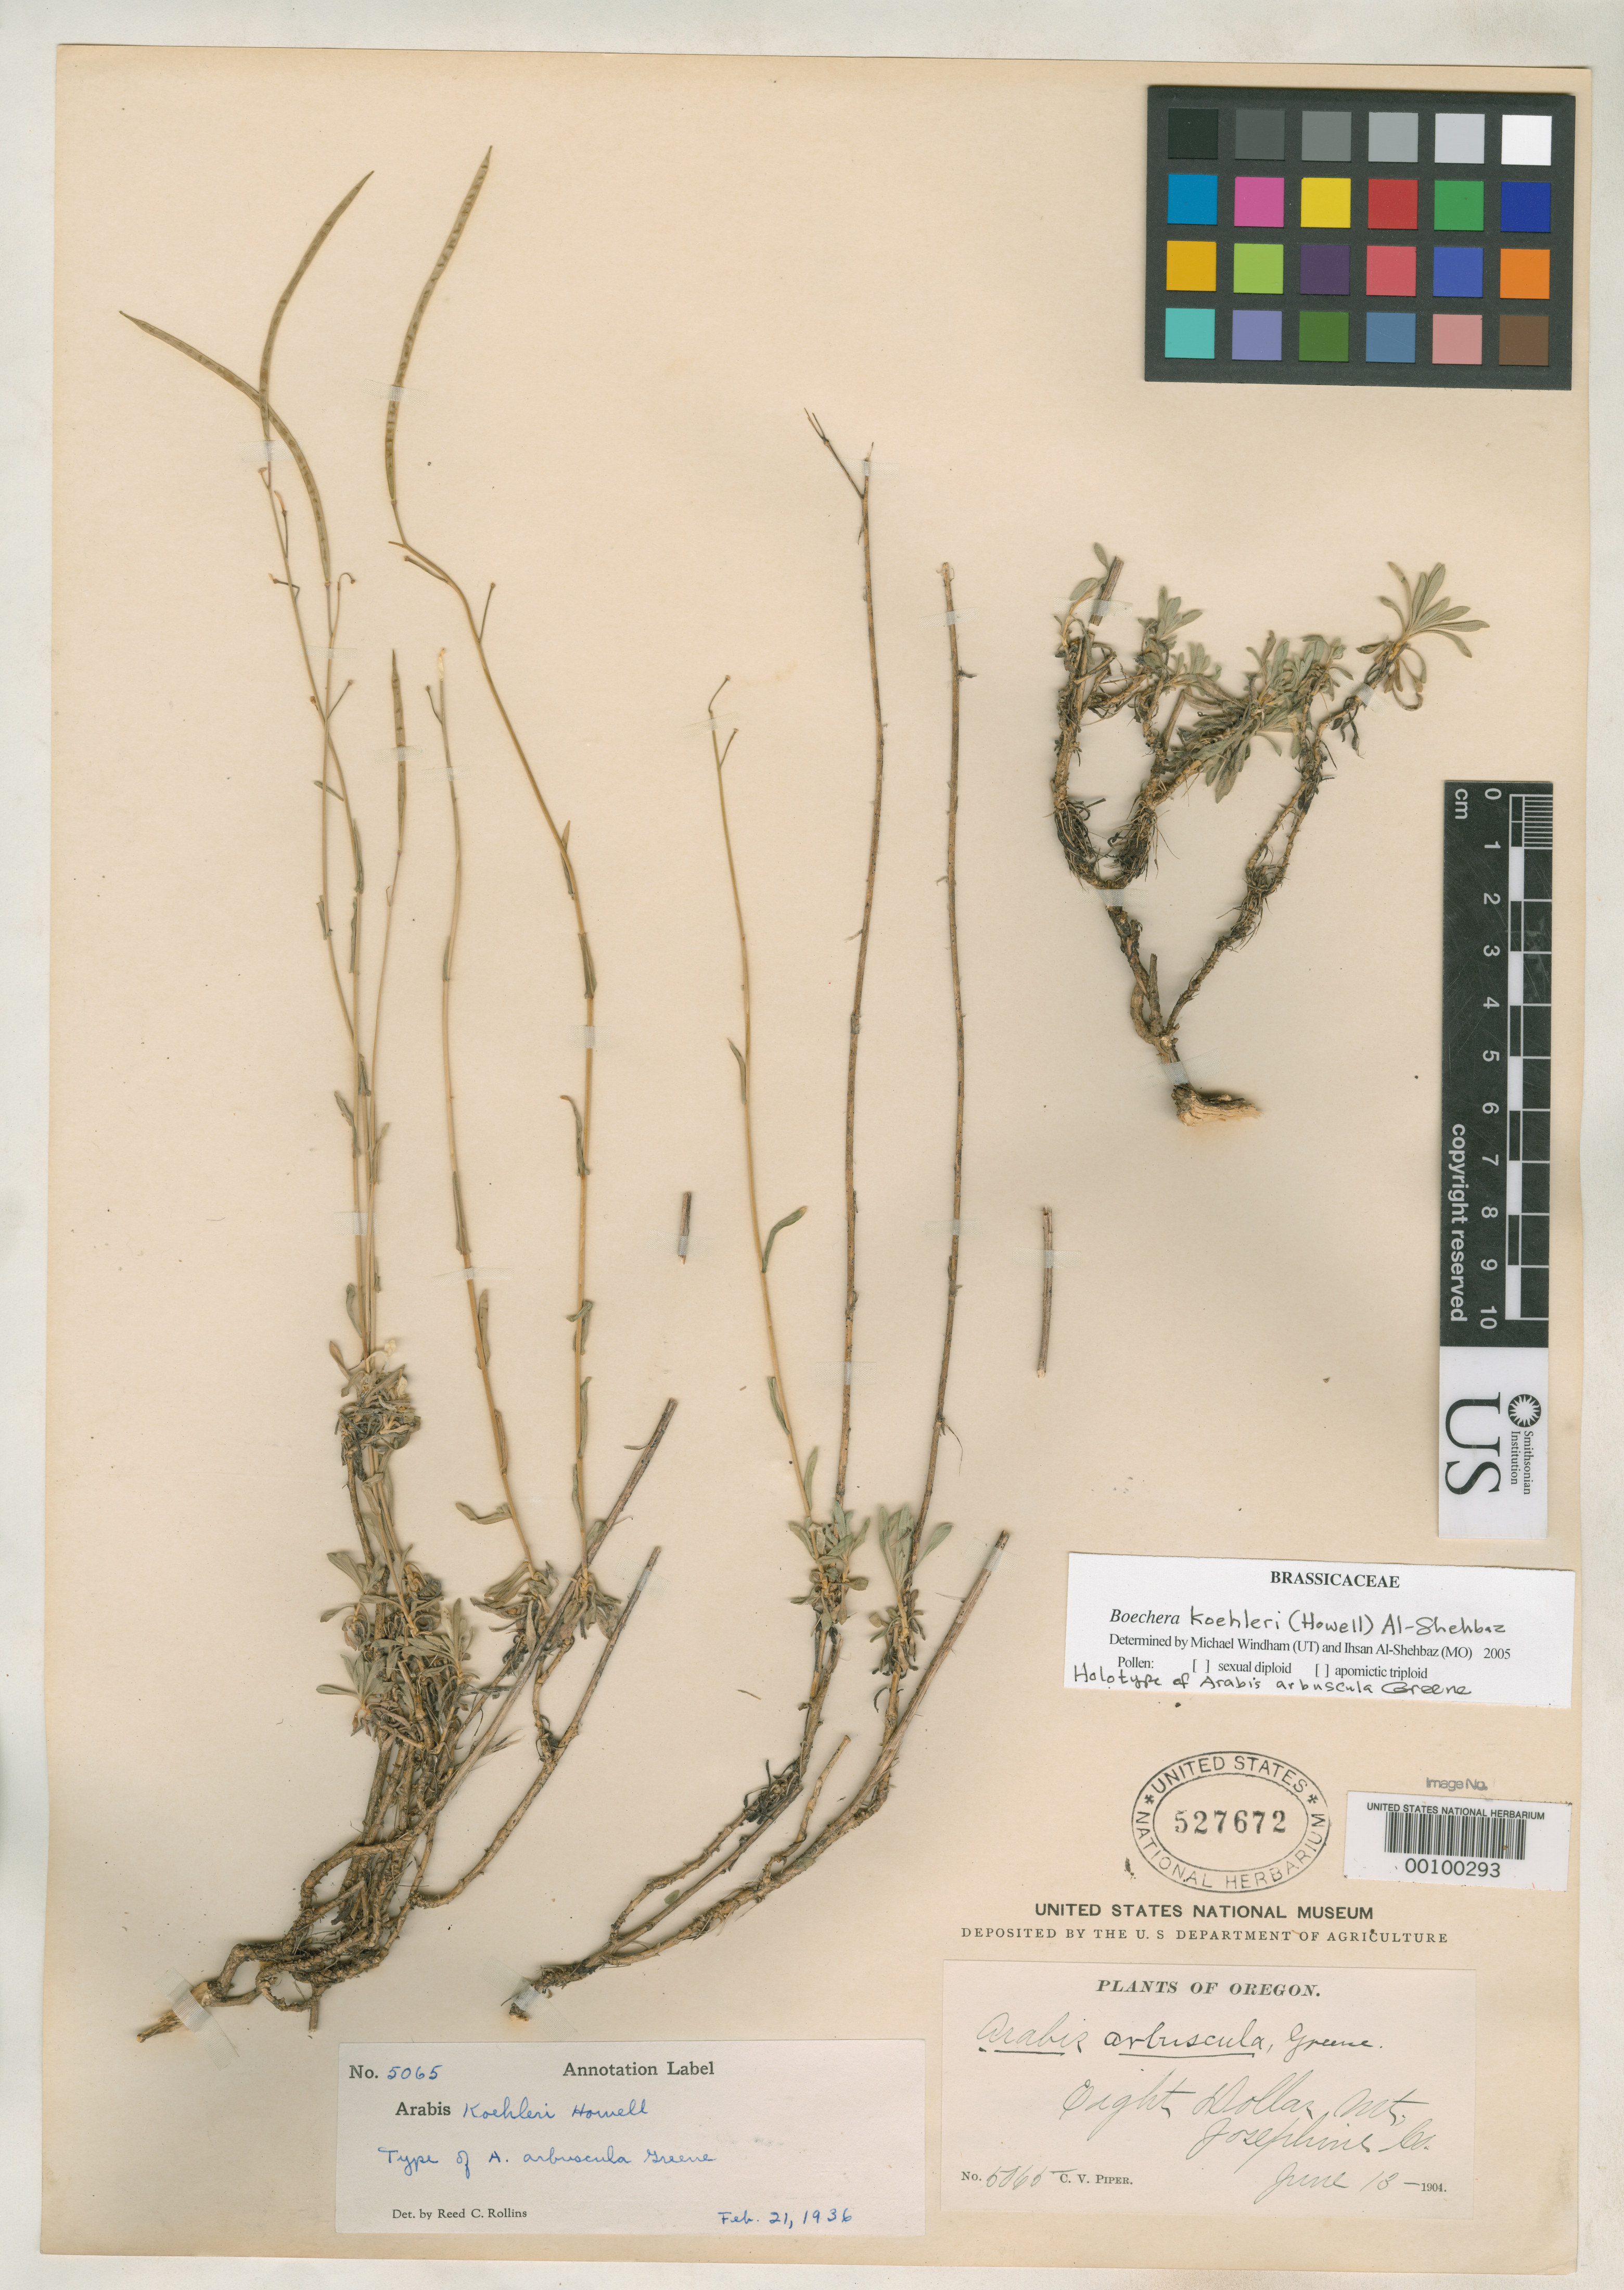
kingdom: Plantae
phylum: Tracheophyta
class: Magnoliopsida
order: Brassicales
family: Brassicaceae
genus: Arabis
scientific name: Arabis arbuscula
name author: Greene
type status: Holotype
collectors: C. V. Piper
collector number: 5065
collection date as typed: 13 Jun 1904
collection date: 1904-06-13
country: United States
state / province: Oregon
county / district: Josephine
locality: Eight Dollar Mt.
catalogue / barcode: US 527672